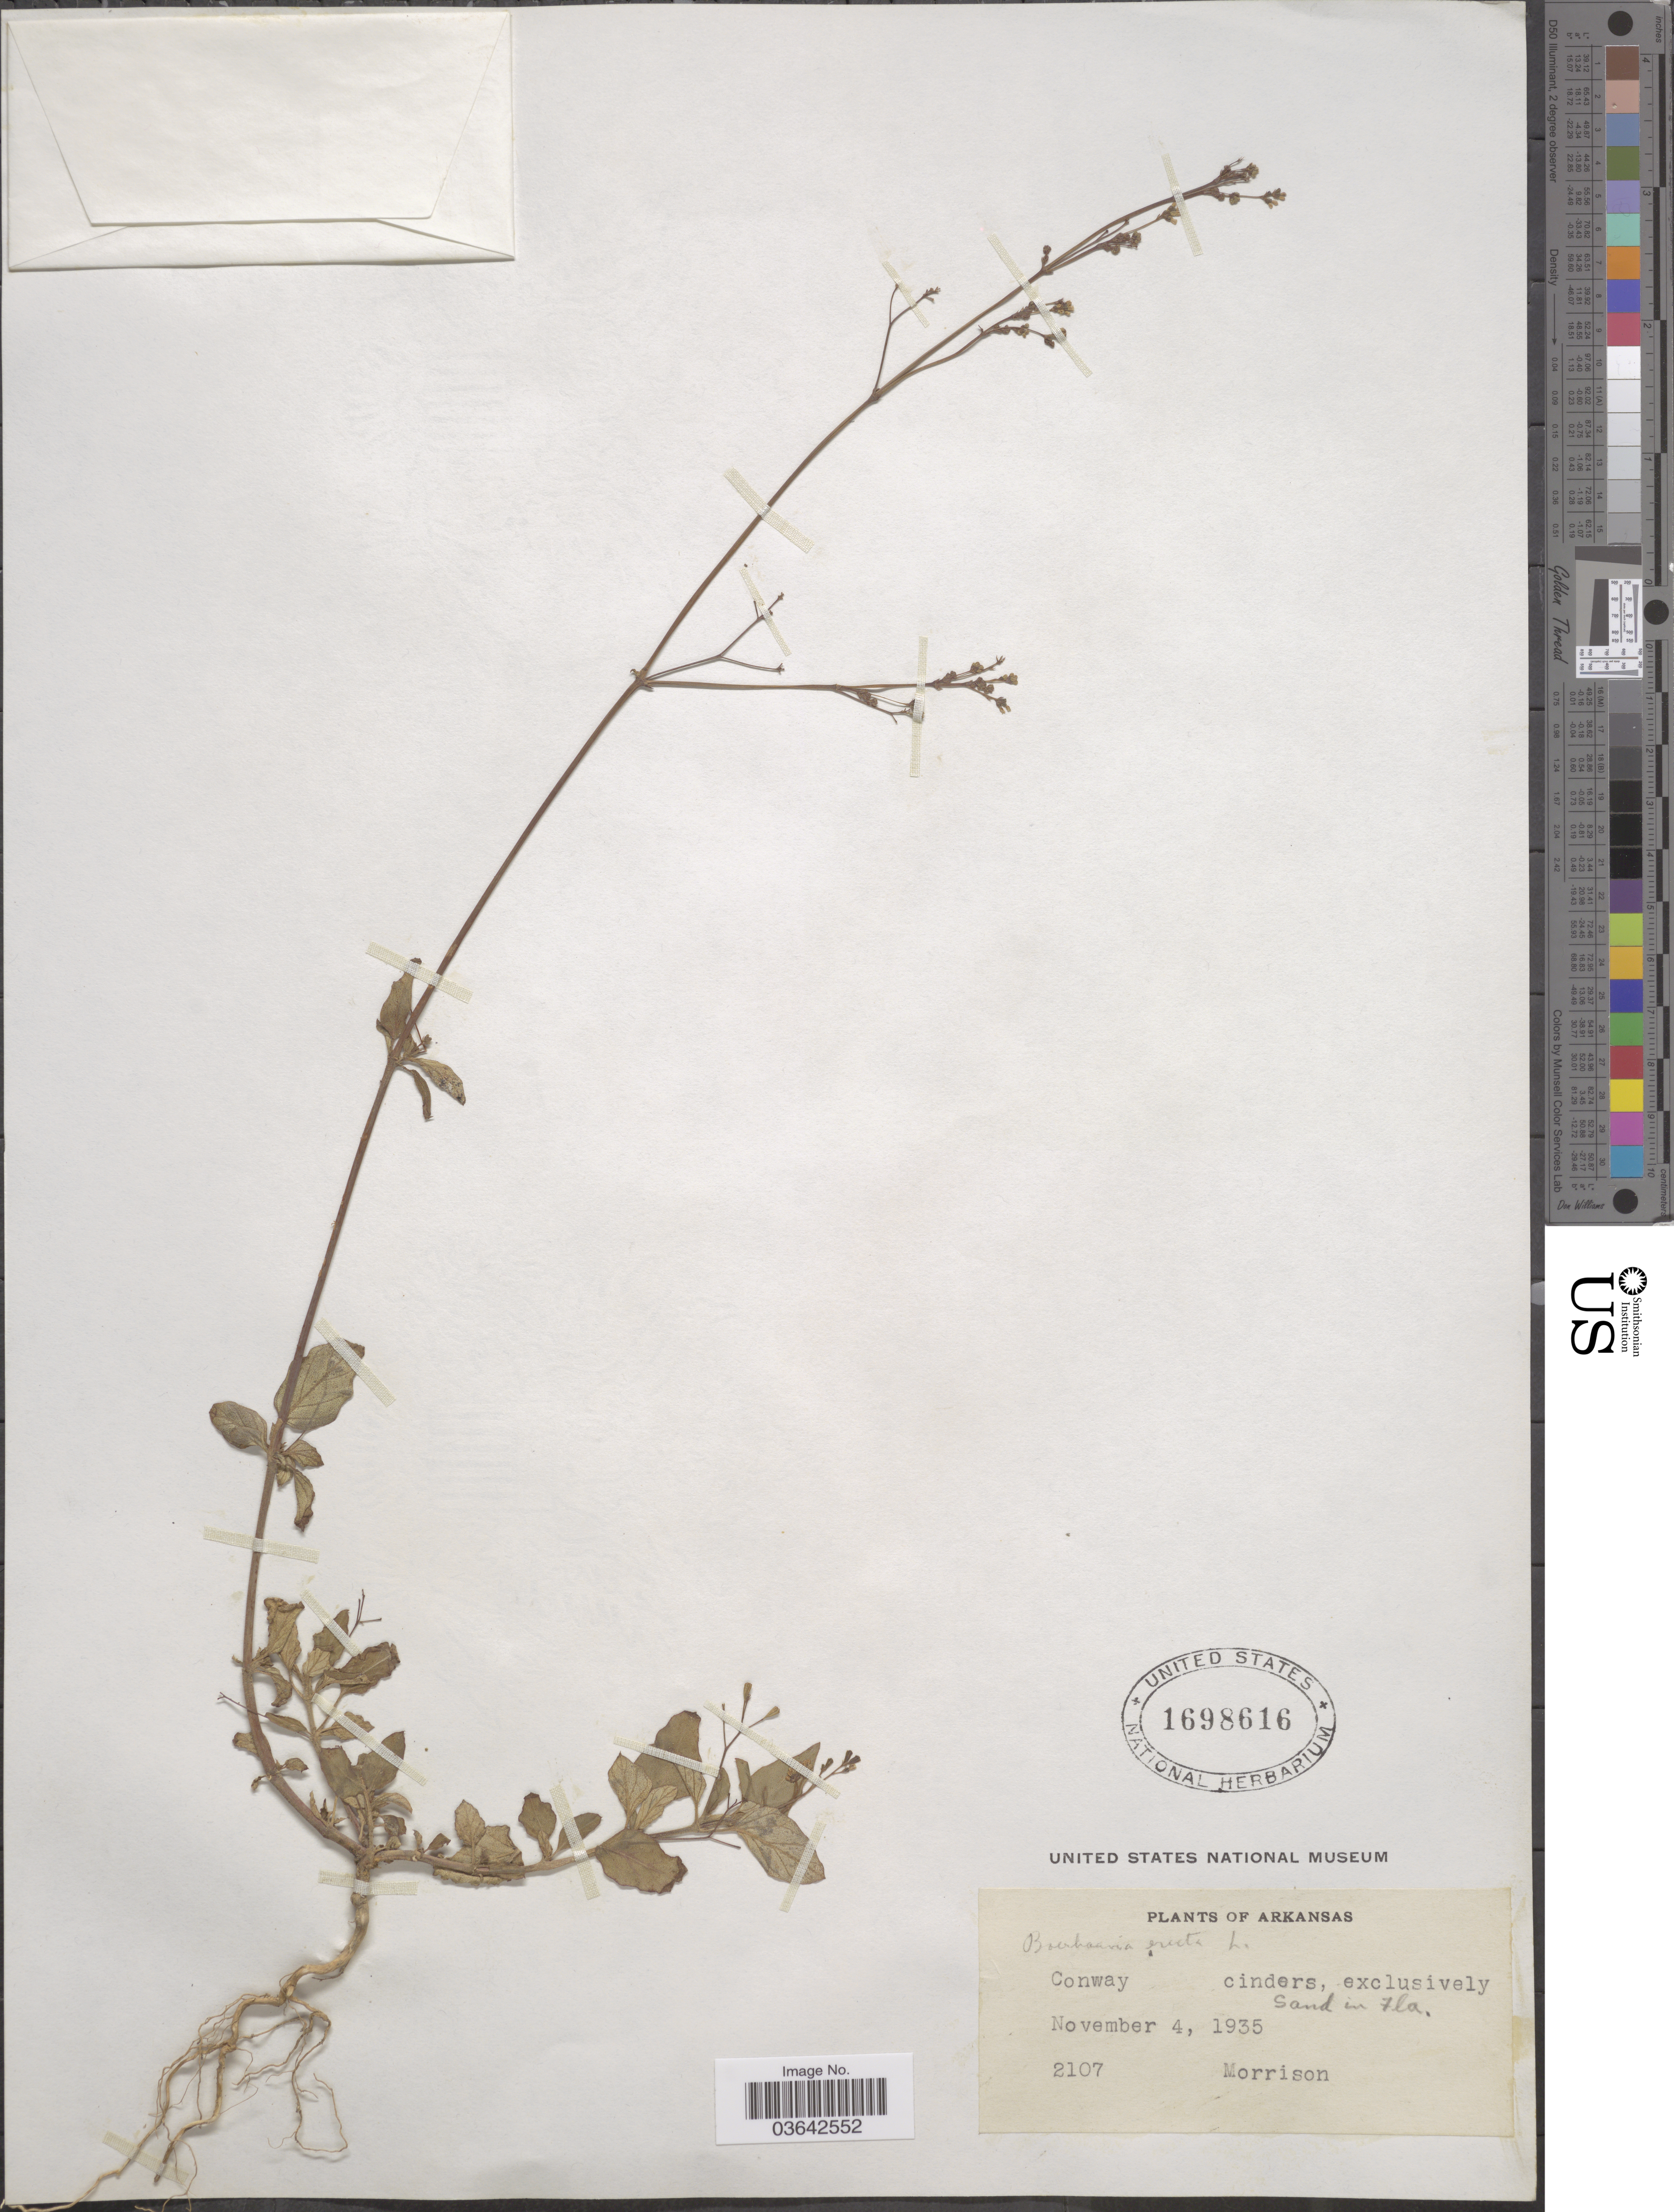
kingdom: Plantae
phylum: Tracheophyta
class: Magnoliopsida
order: Caryophyllales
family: Nyctaginaceae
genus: Boerhavia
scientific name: Boerhavia erecta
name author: L.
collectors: Morrison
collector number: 2107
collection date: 1935-11-04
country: United States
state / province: Arkansas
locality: Conway cinder.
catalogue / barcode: US 1698616